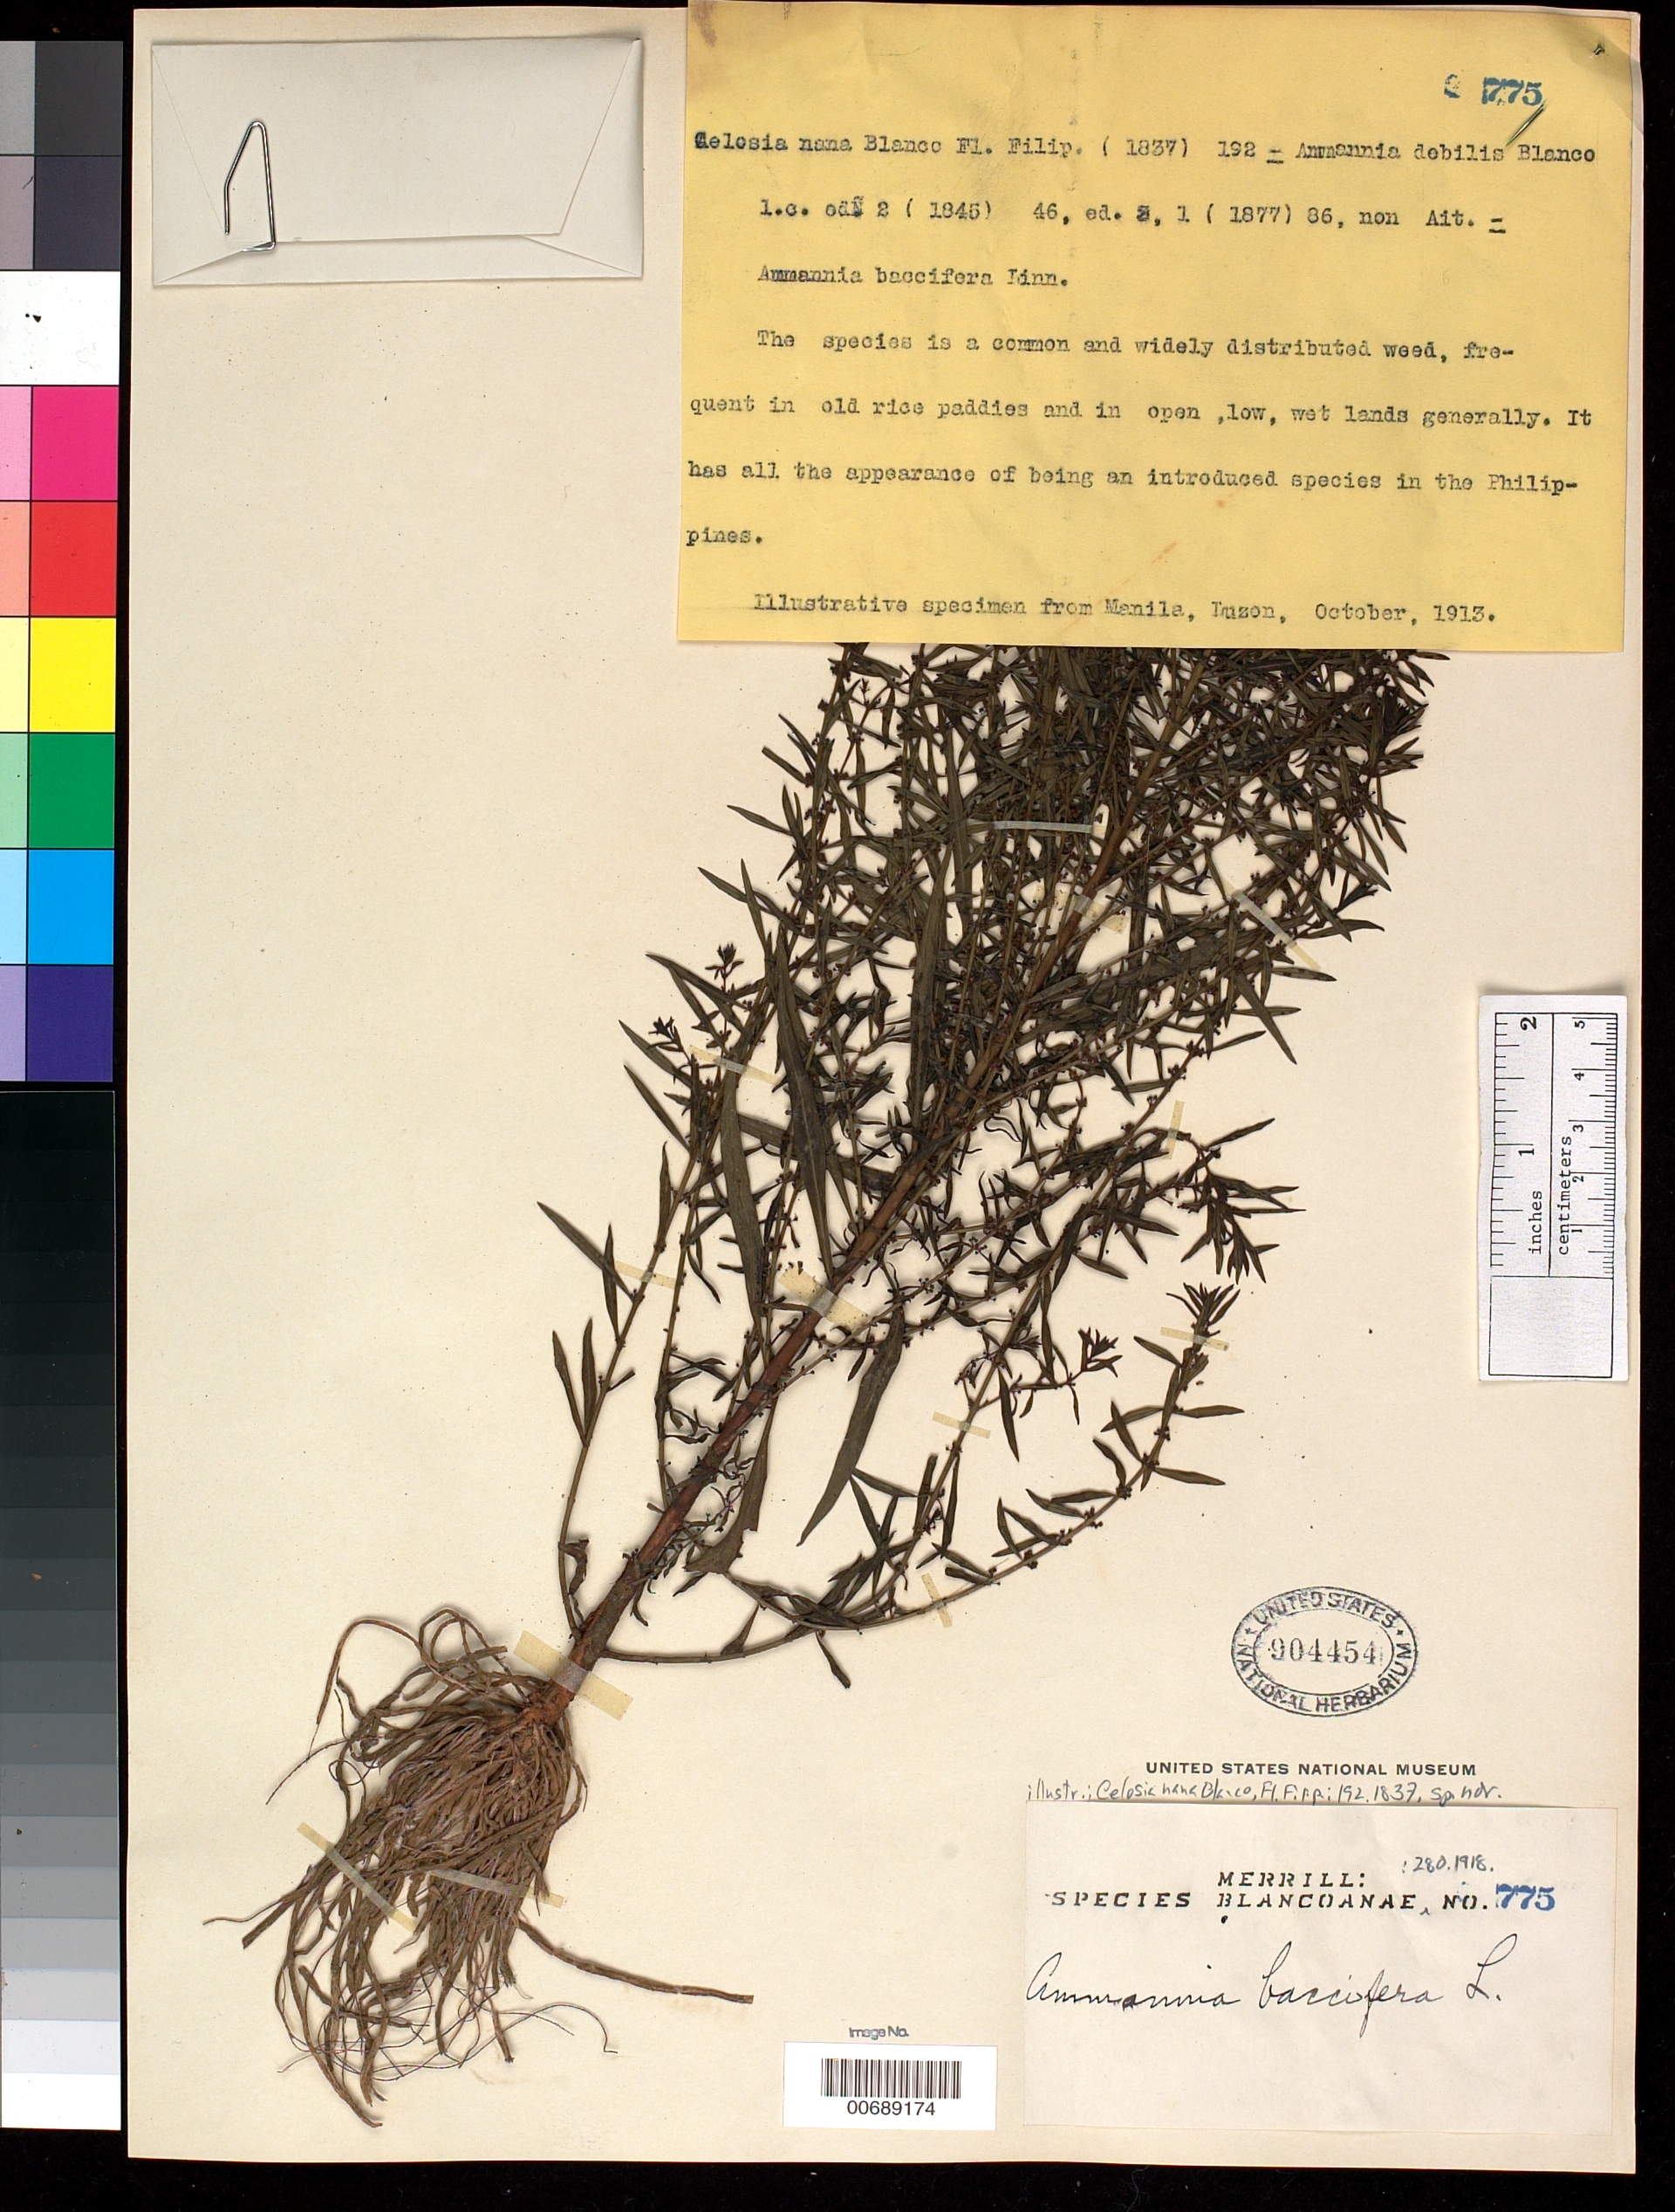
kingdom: Plantae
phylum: Tracheophyta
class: Magnoliopsida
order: Myrtales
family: Lythraceae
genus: Ammannia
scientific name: Ammannia baccifera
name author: L.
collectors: E. D. Merrill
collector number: Sp. Blancoan. 0775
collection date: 1913-11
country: Philippines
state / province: National Capital Region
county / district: Manila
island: Luzon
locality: Manila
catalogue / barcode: US 904454